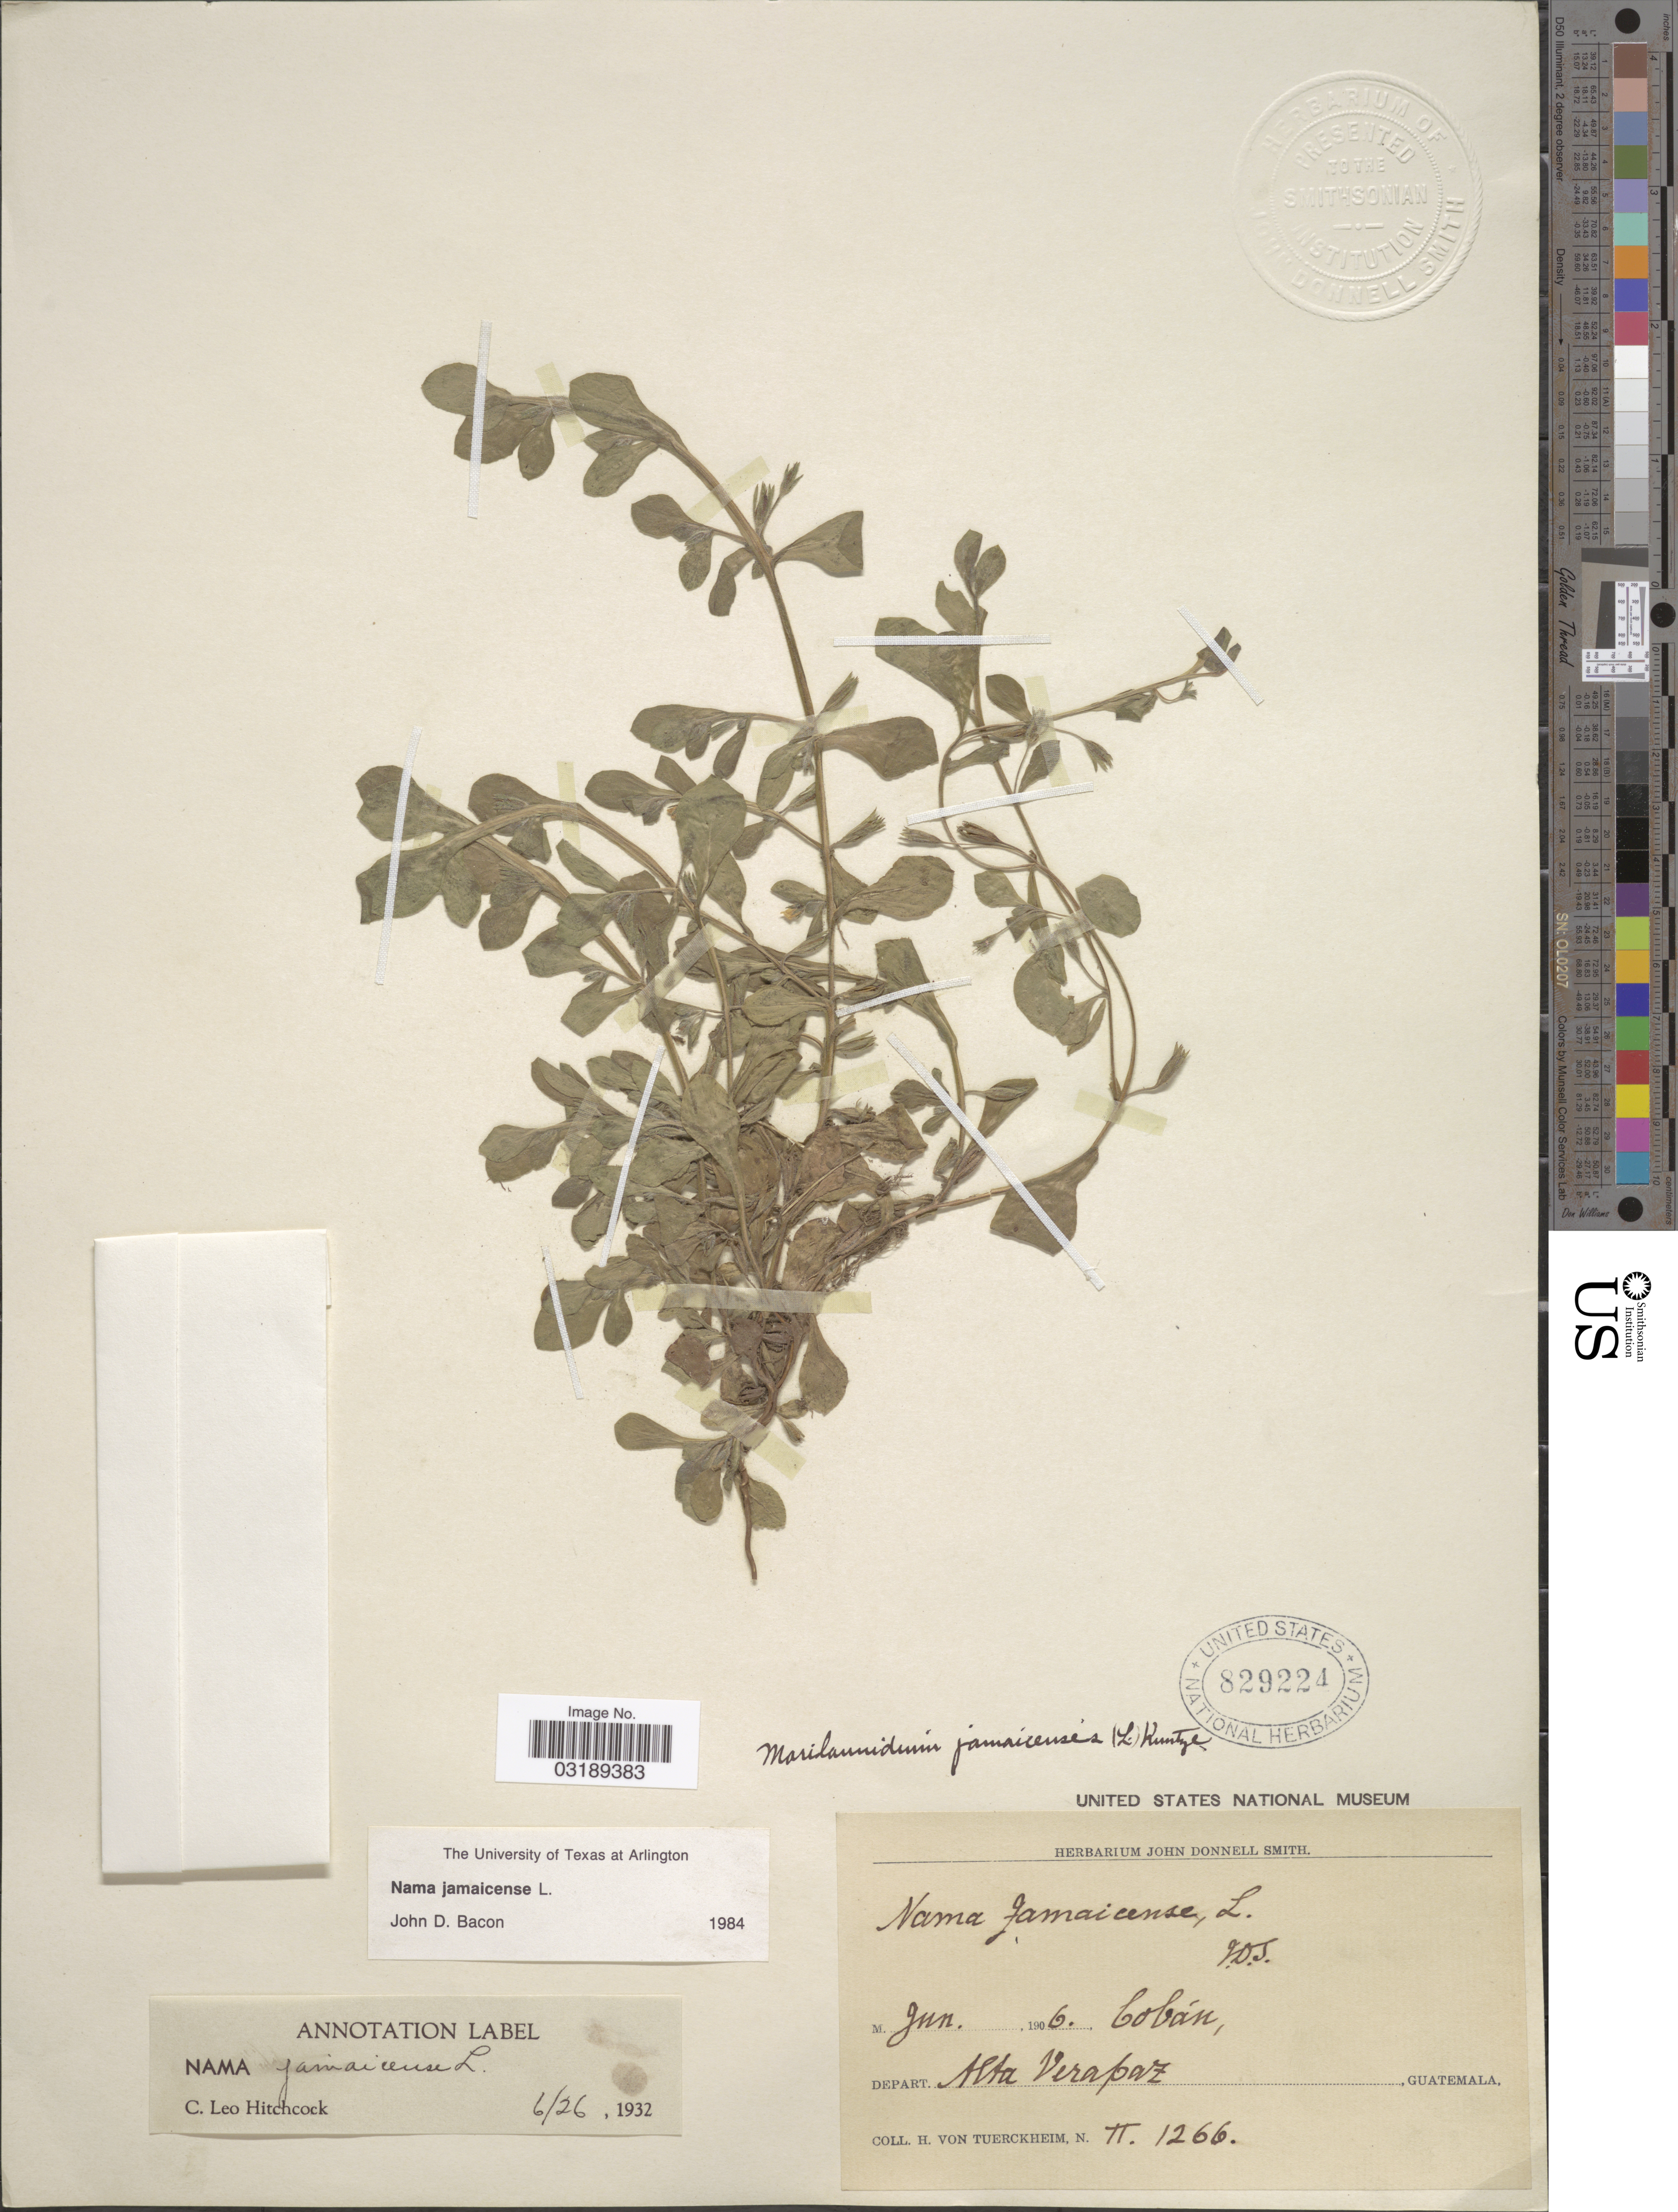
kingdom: Plantae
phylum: Tracheophyta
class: Magnoliopsida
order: Boraginales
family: Namaceae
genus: Nama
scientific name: Nama jamaicensis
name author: L.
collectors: H. von Türckheim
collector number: II1266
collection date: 1906-06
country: Guatemala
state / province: Alta Verapaz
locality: Cobán, Depart. Alta Verapaz.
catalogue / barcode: US 829224